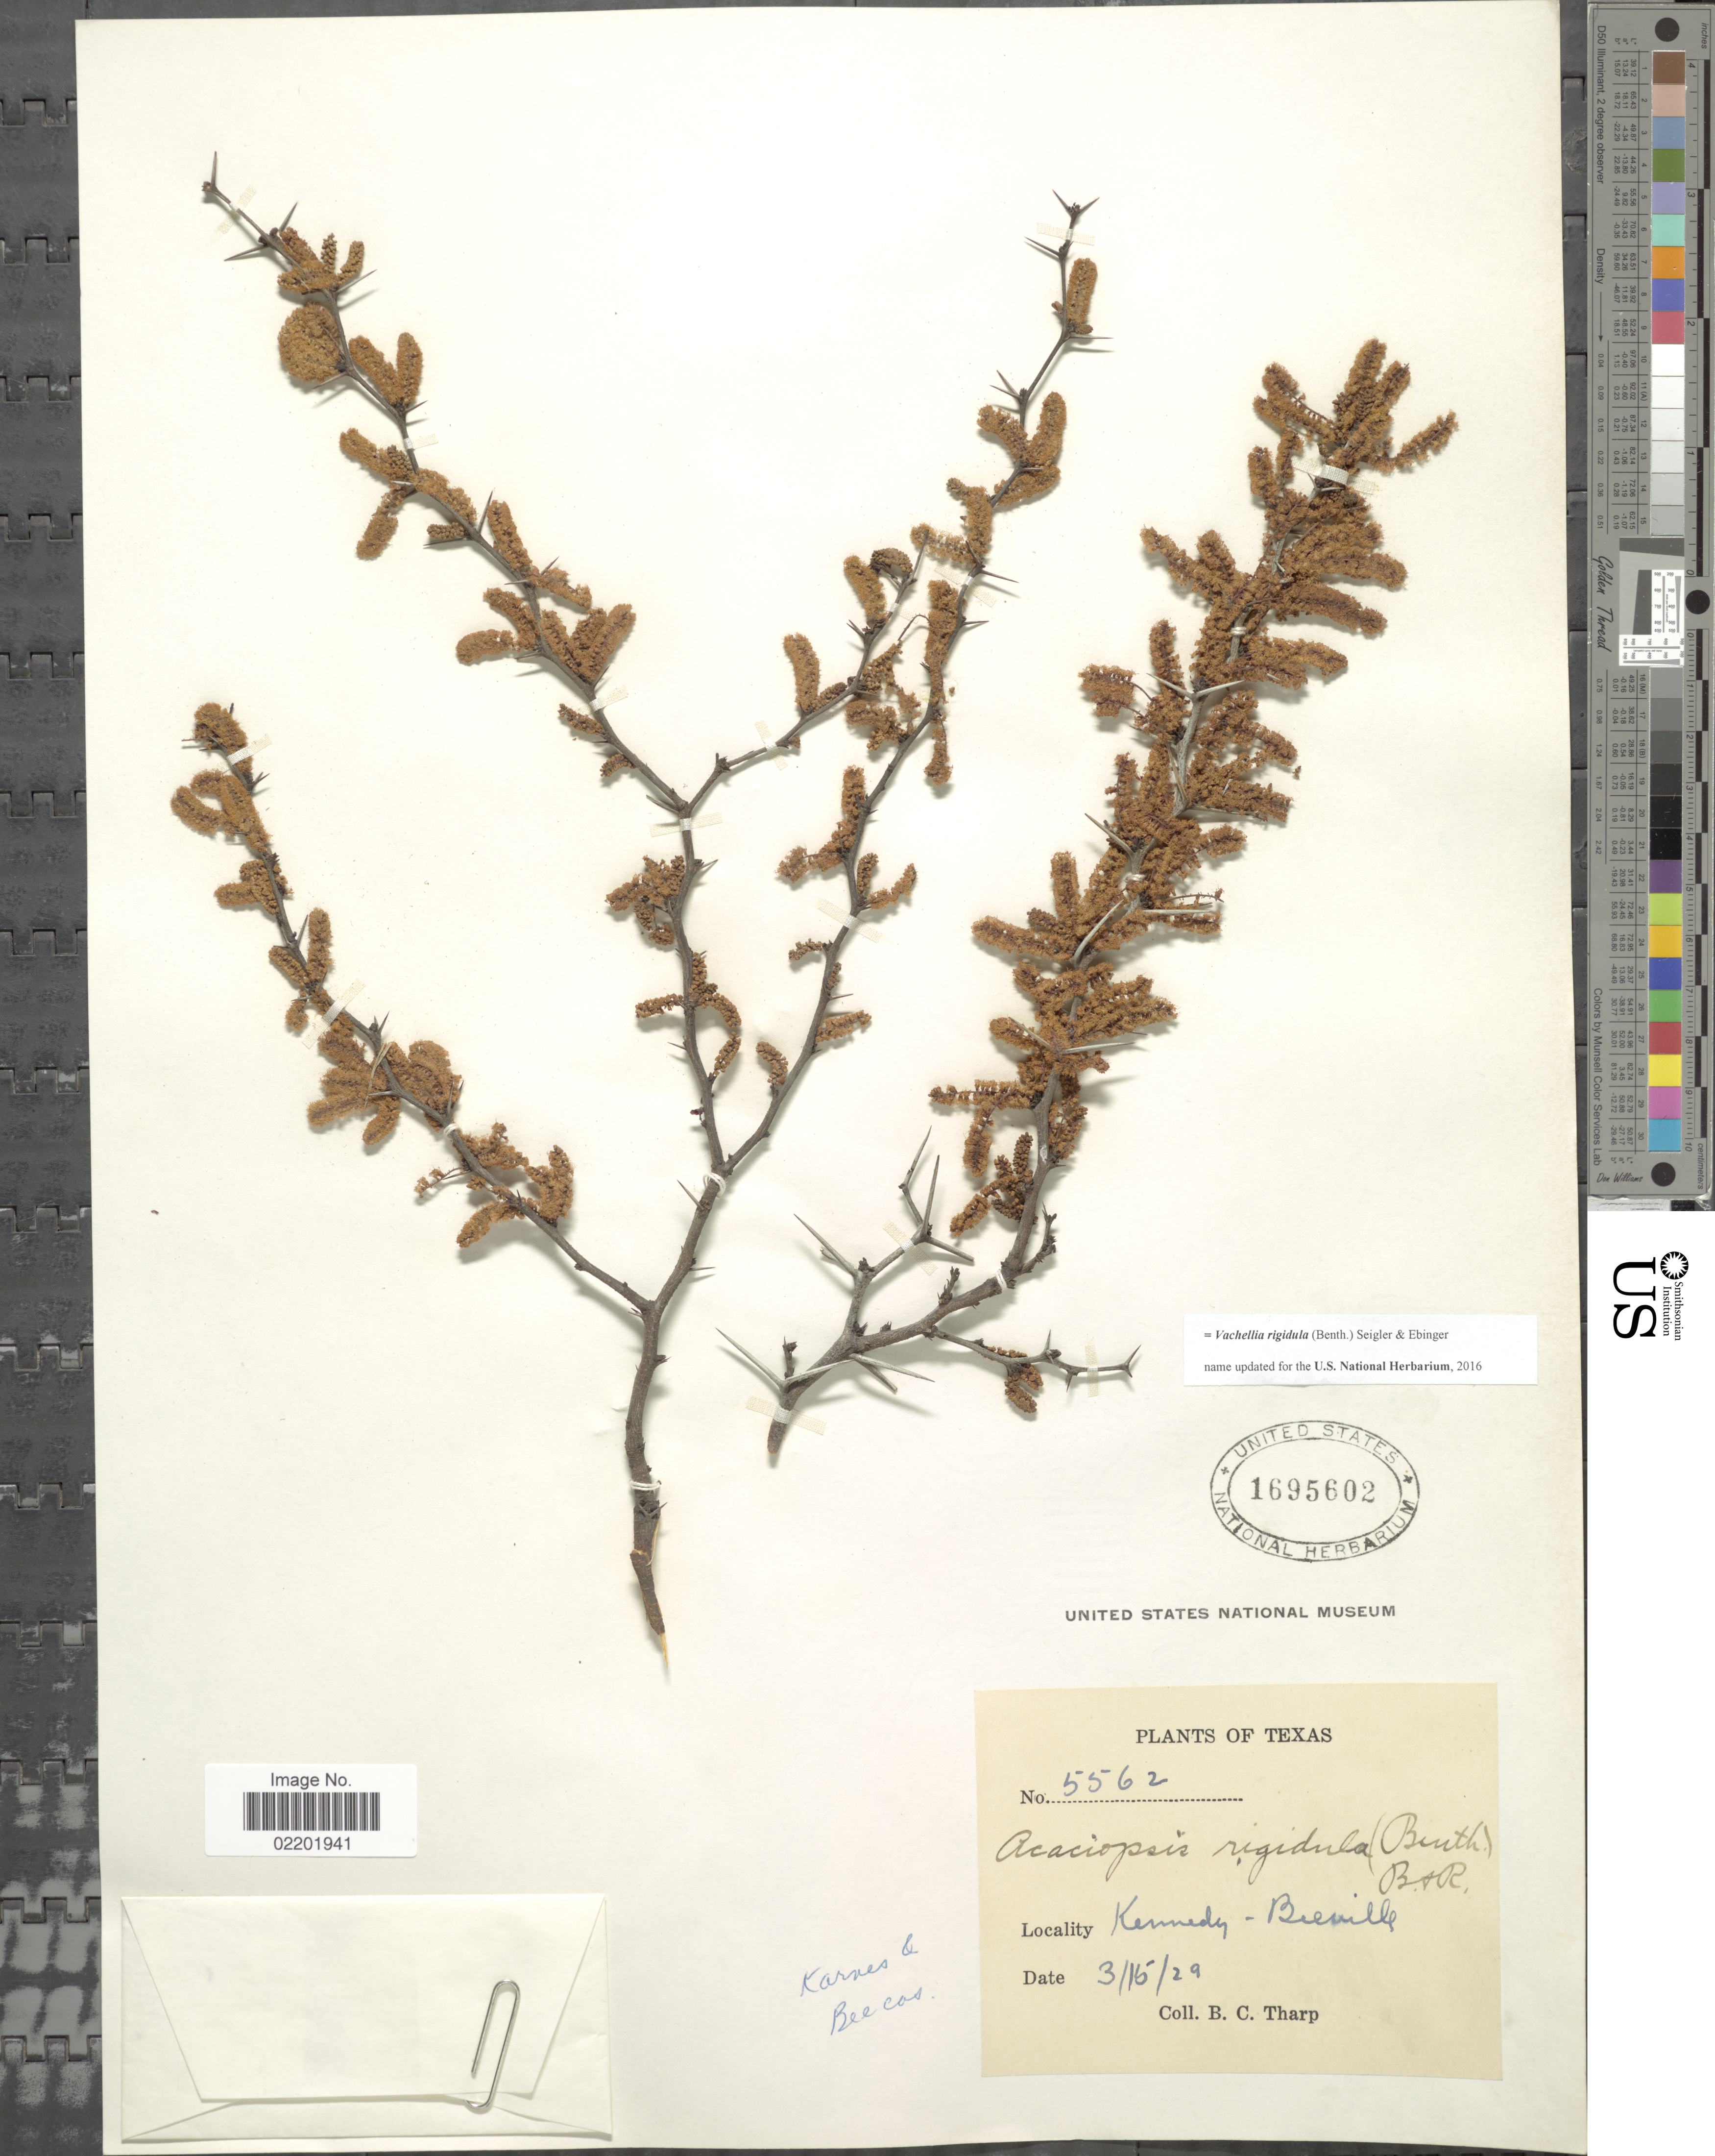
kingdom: Plantae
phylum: Tracheophyta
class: Magnoliopsida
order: Fabales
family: Fabaceae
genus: Vachellia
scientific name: Vachellia rigidula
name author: (Benth.) Seigler & Ebinger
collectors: B. C. Tharp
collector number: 5562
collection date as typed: Transcribed d/m/y: 15/3/29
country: United States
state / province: Texas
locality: Kennedy-Beeville, Karnes & Beiville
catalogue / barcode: US 1695602